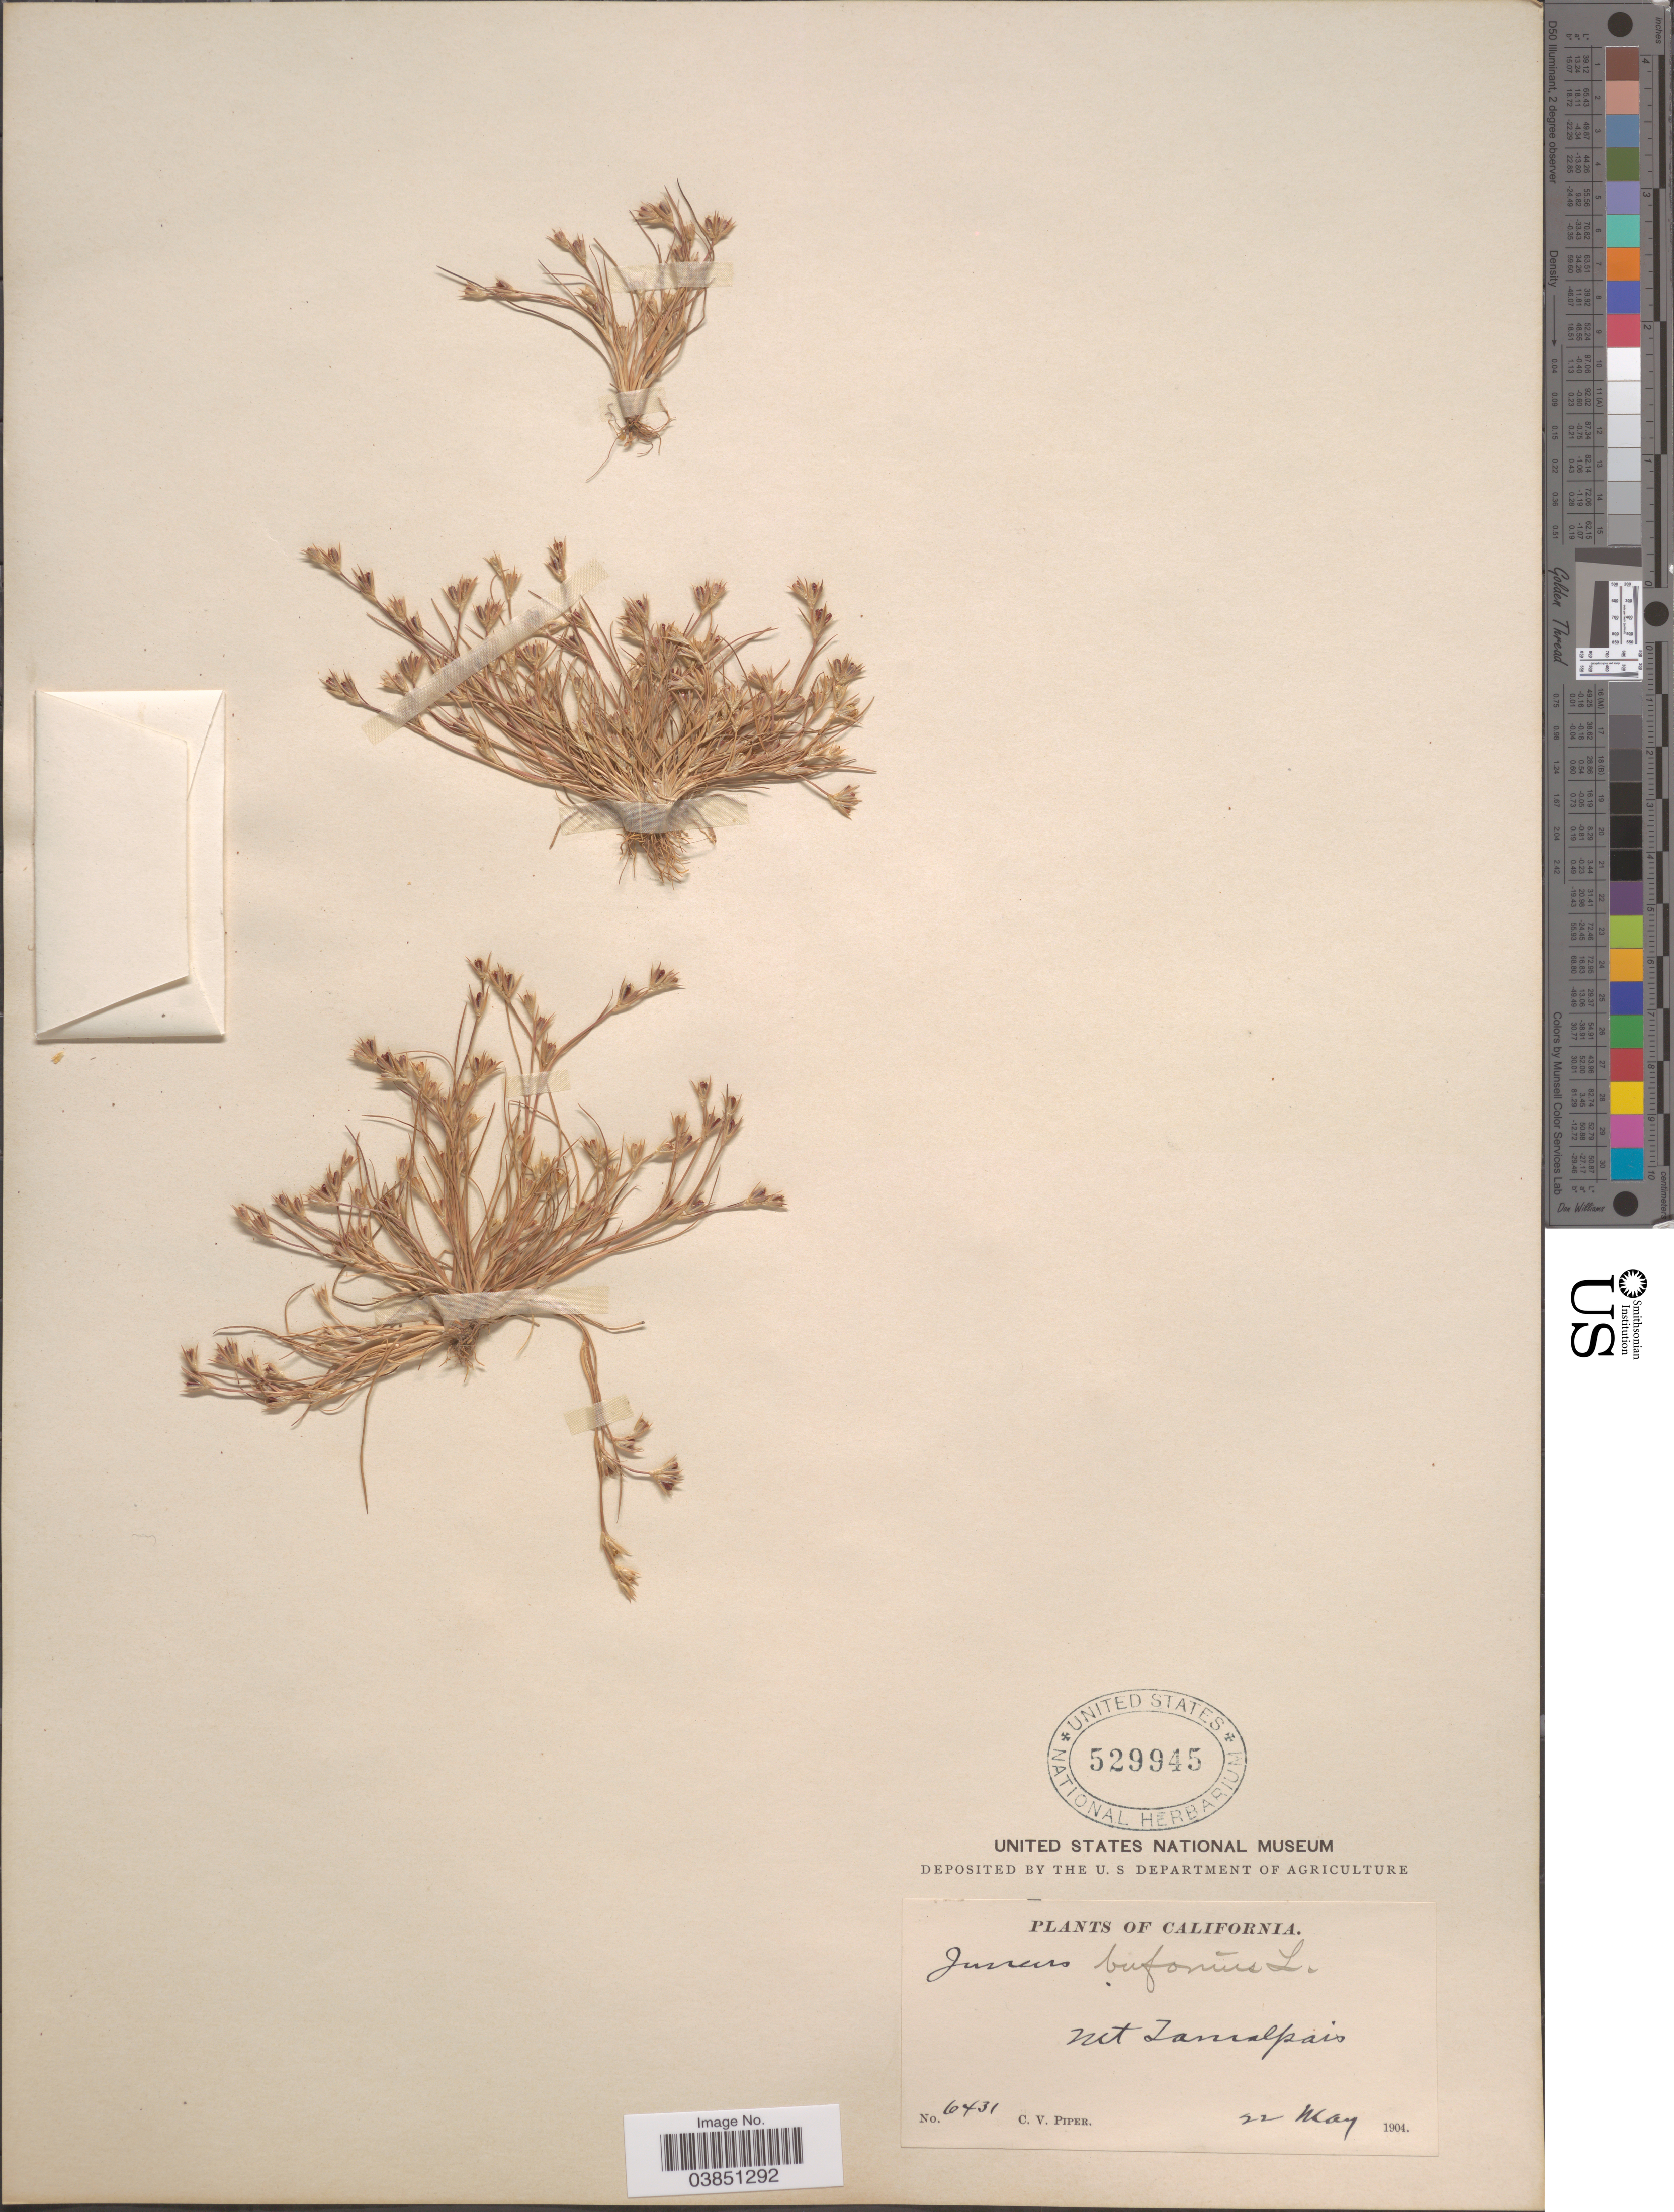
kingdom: Plantae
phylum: Tracheophyta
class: Liliopsida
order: Poales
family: Juncaceae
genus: Juncus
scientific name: Juncus bufonius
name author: L.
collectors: C. V. Piper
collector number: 6431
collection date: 1904-05-22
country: United States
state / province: California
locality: Mt. Tamalpais.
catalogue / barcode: US 529945